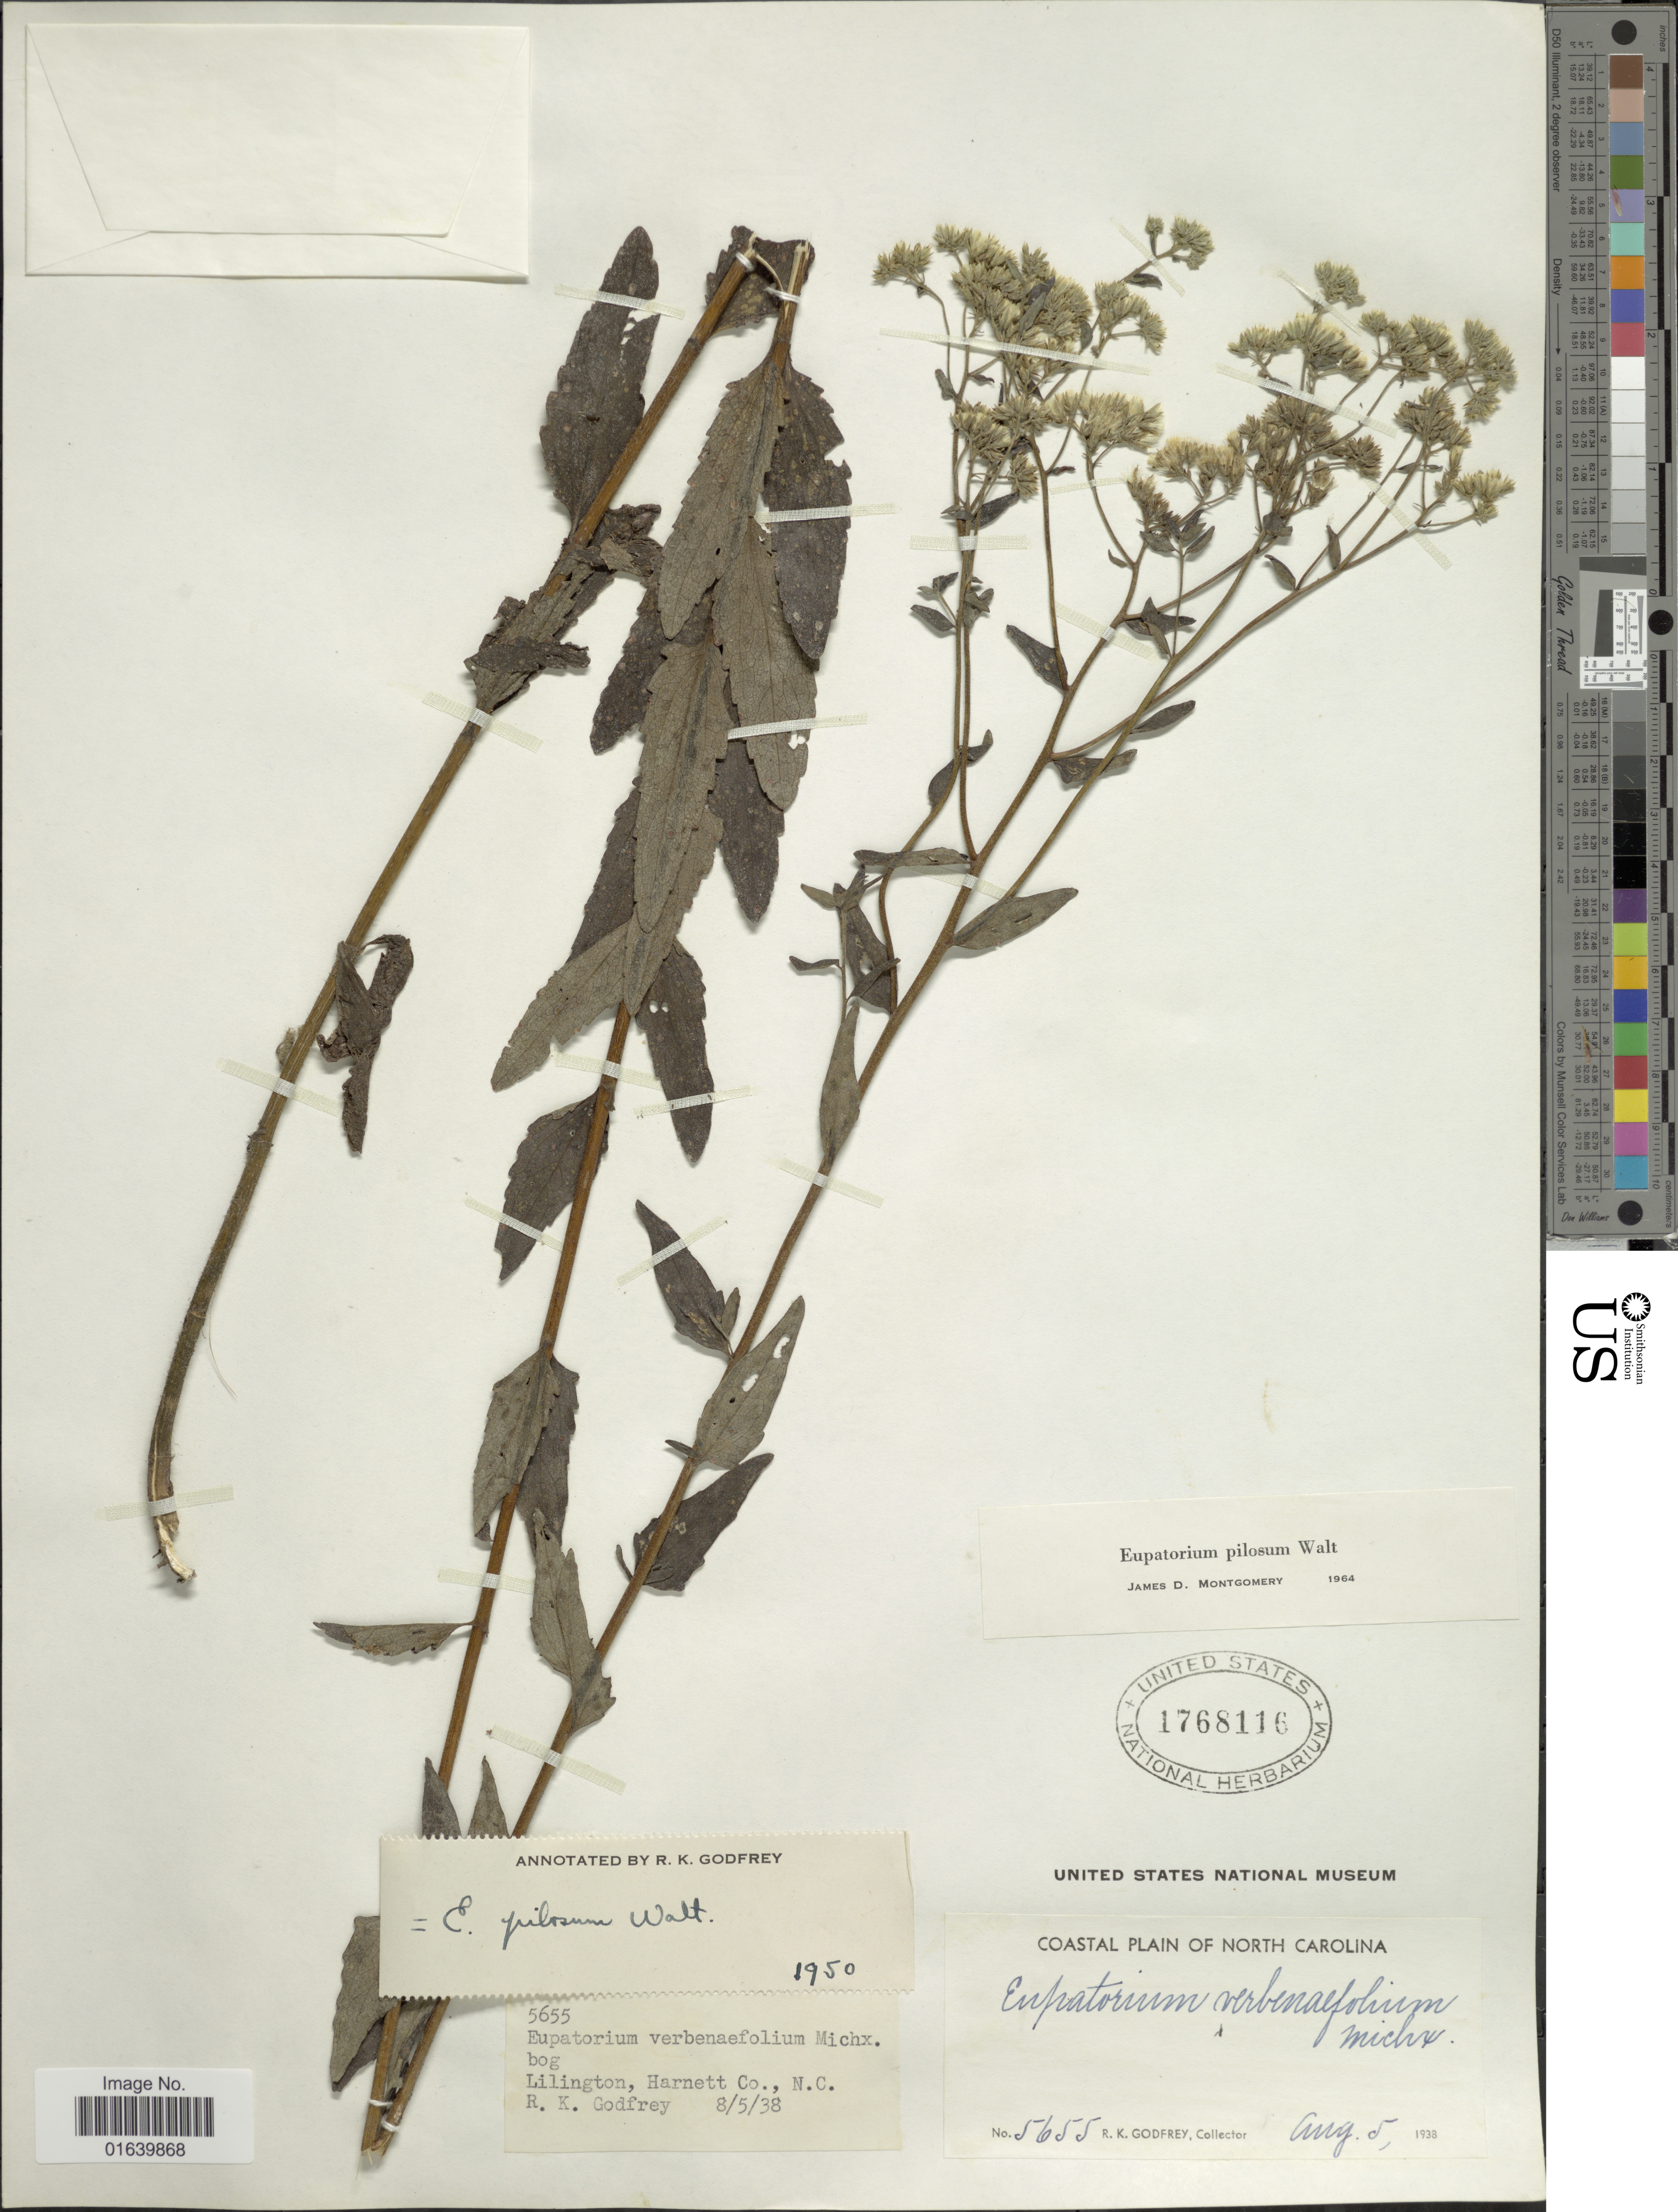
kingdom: Plantae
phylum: Tracheophyta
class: Magnoliopsida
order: Asterales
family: Asteraceae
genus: Eupatorium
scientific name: Eupatorium pilosum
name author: Walter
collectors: R. K. Godfrey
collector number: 5655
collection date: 1938-08-05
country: United States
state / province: North Carolina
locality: North Carolina, Lilington, Harnett Co.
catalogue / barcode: US 1768116